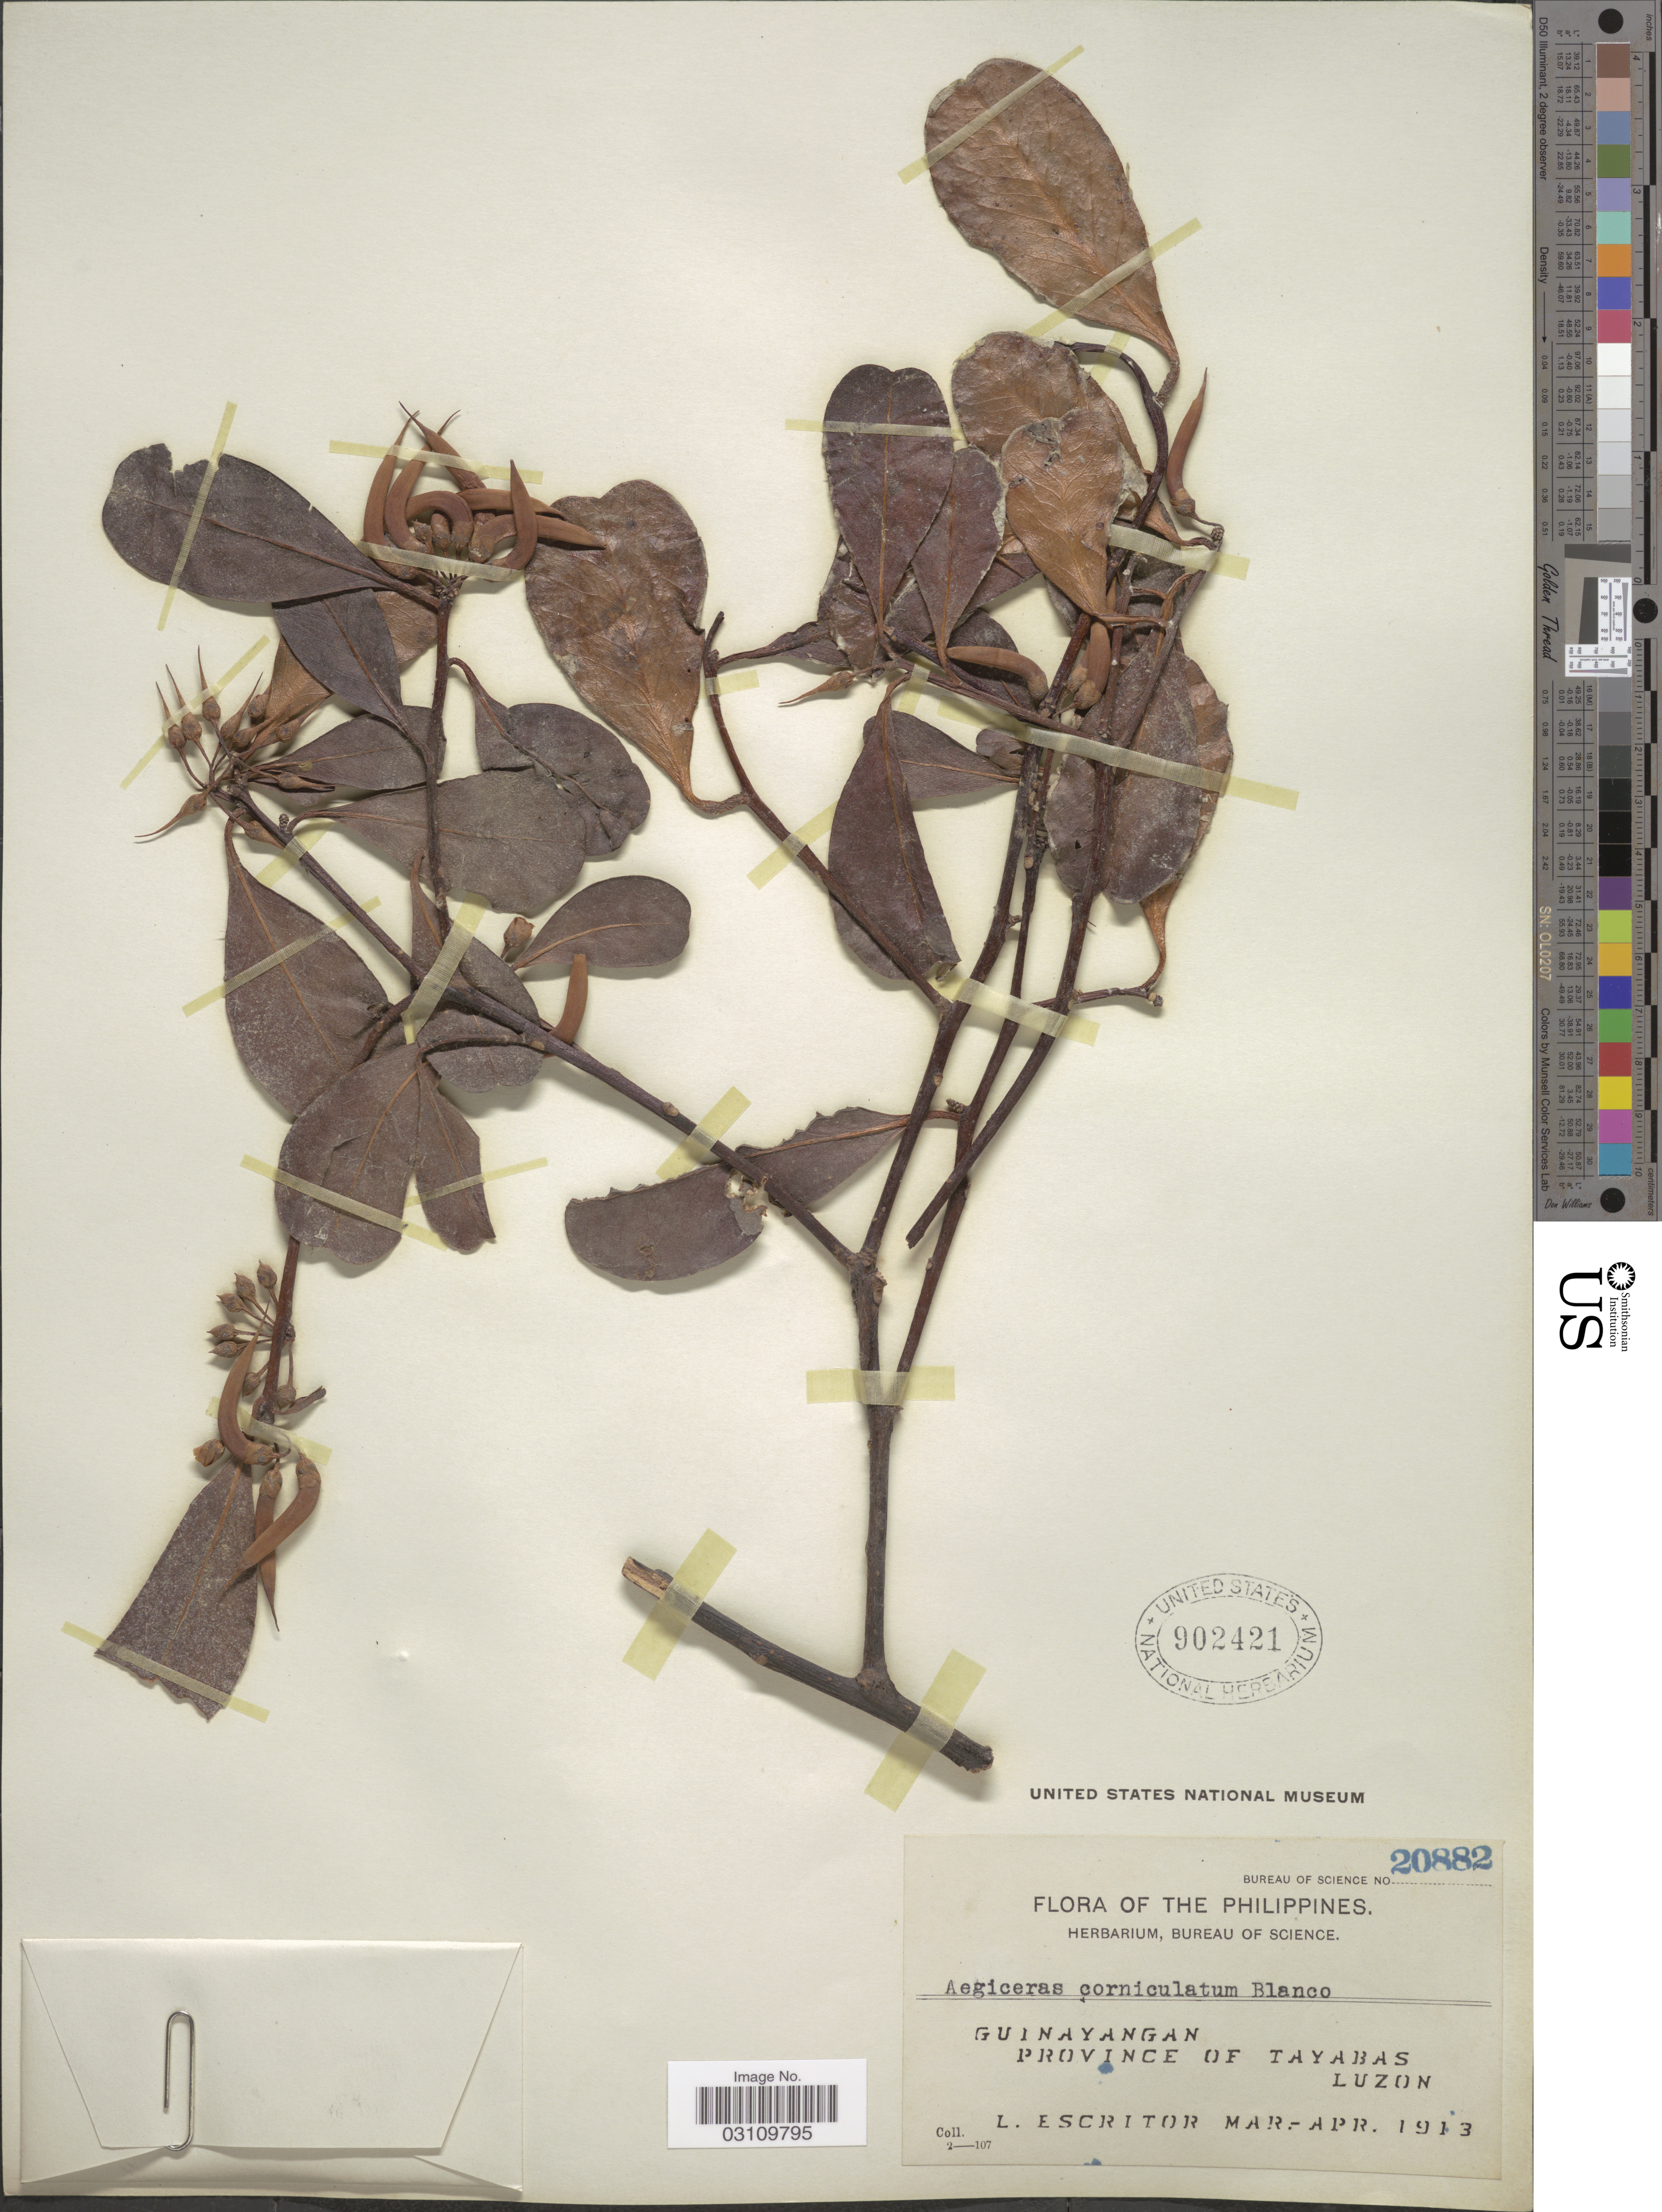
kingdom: Plantae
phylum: Tracheophyta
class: Magnoliopsida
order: Ericales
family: Primulaceae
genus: Aegiceras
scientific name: Aegiceras corniculatum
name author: (L.) Blanco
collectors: L. Escritor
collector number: Bureau of science 20882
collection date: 1913-03/1913-04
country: Philippines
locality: Guinayangan, Province of Tayabas, Luzon.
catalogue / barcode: US 902421